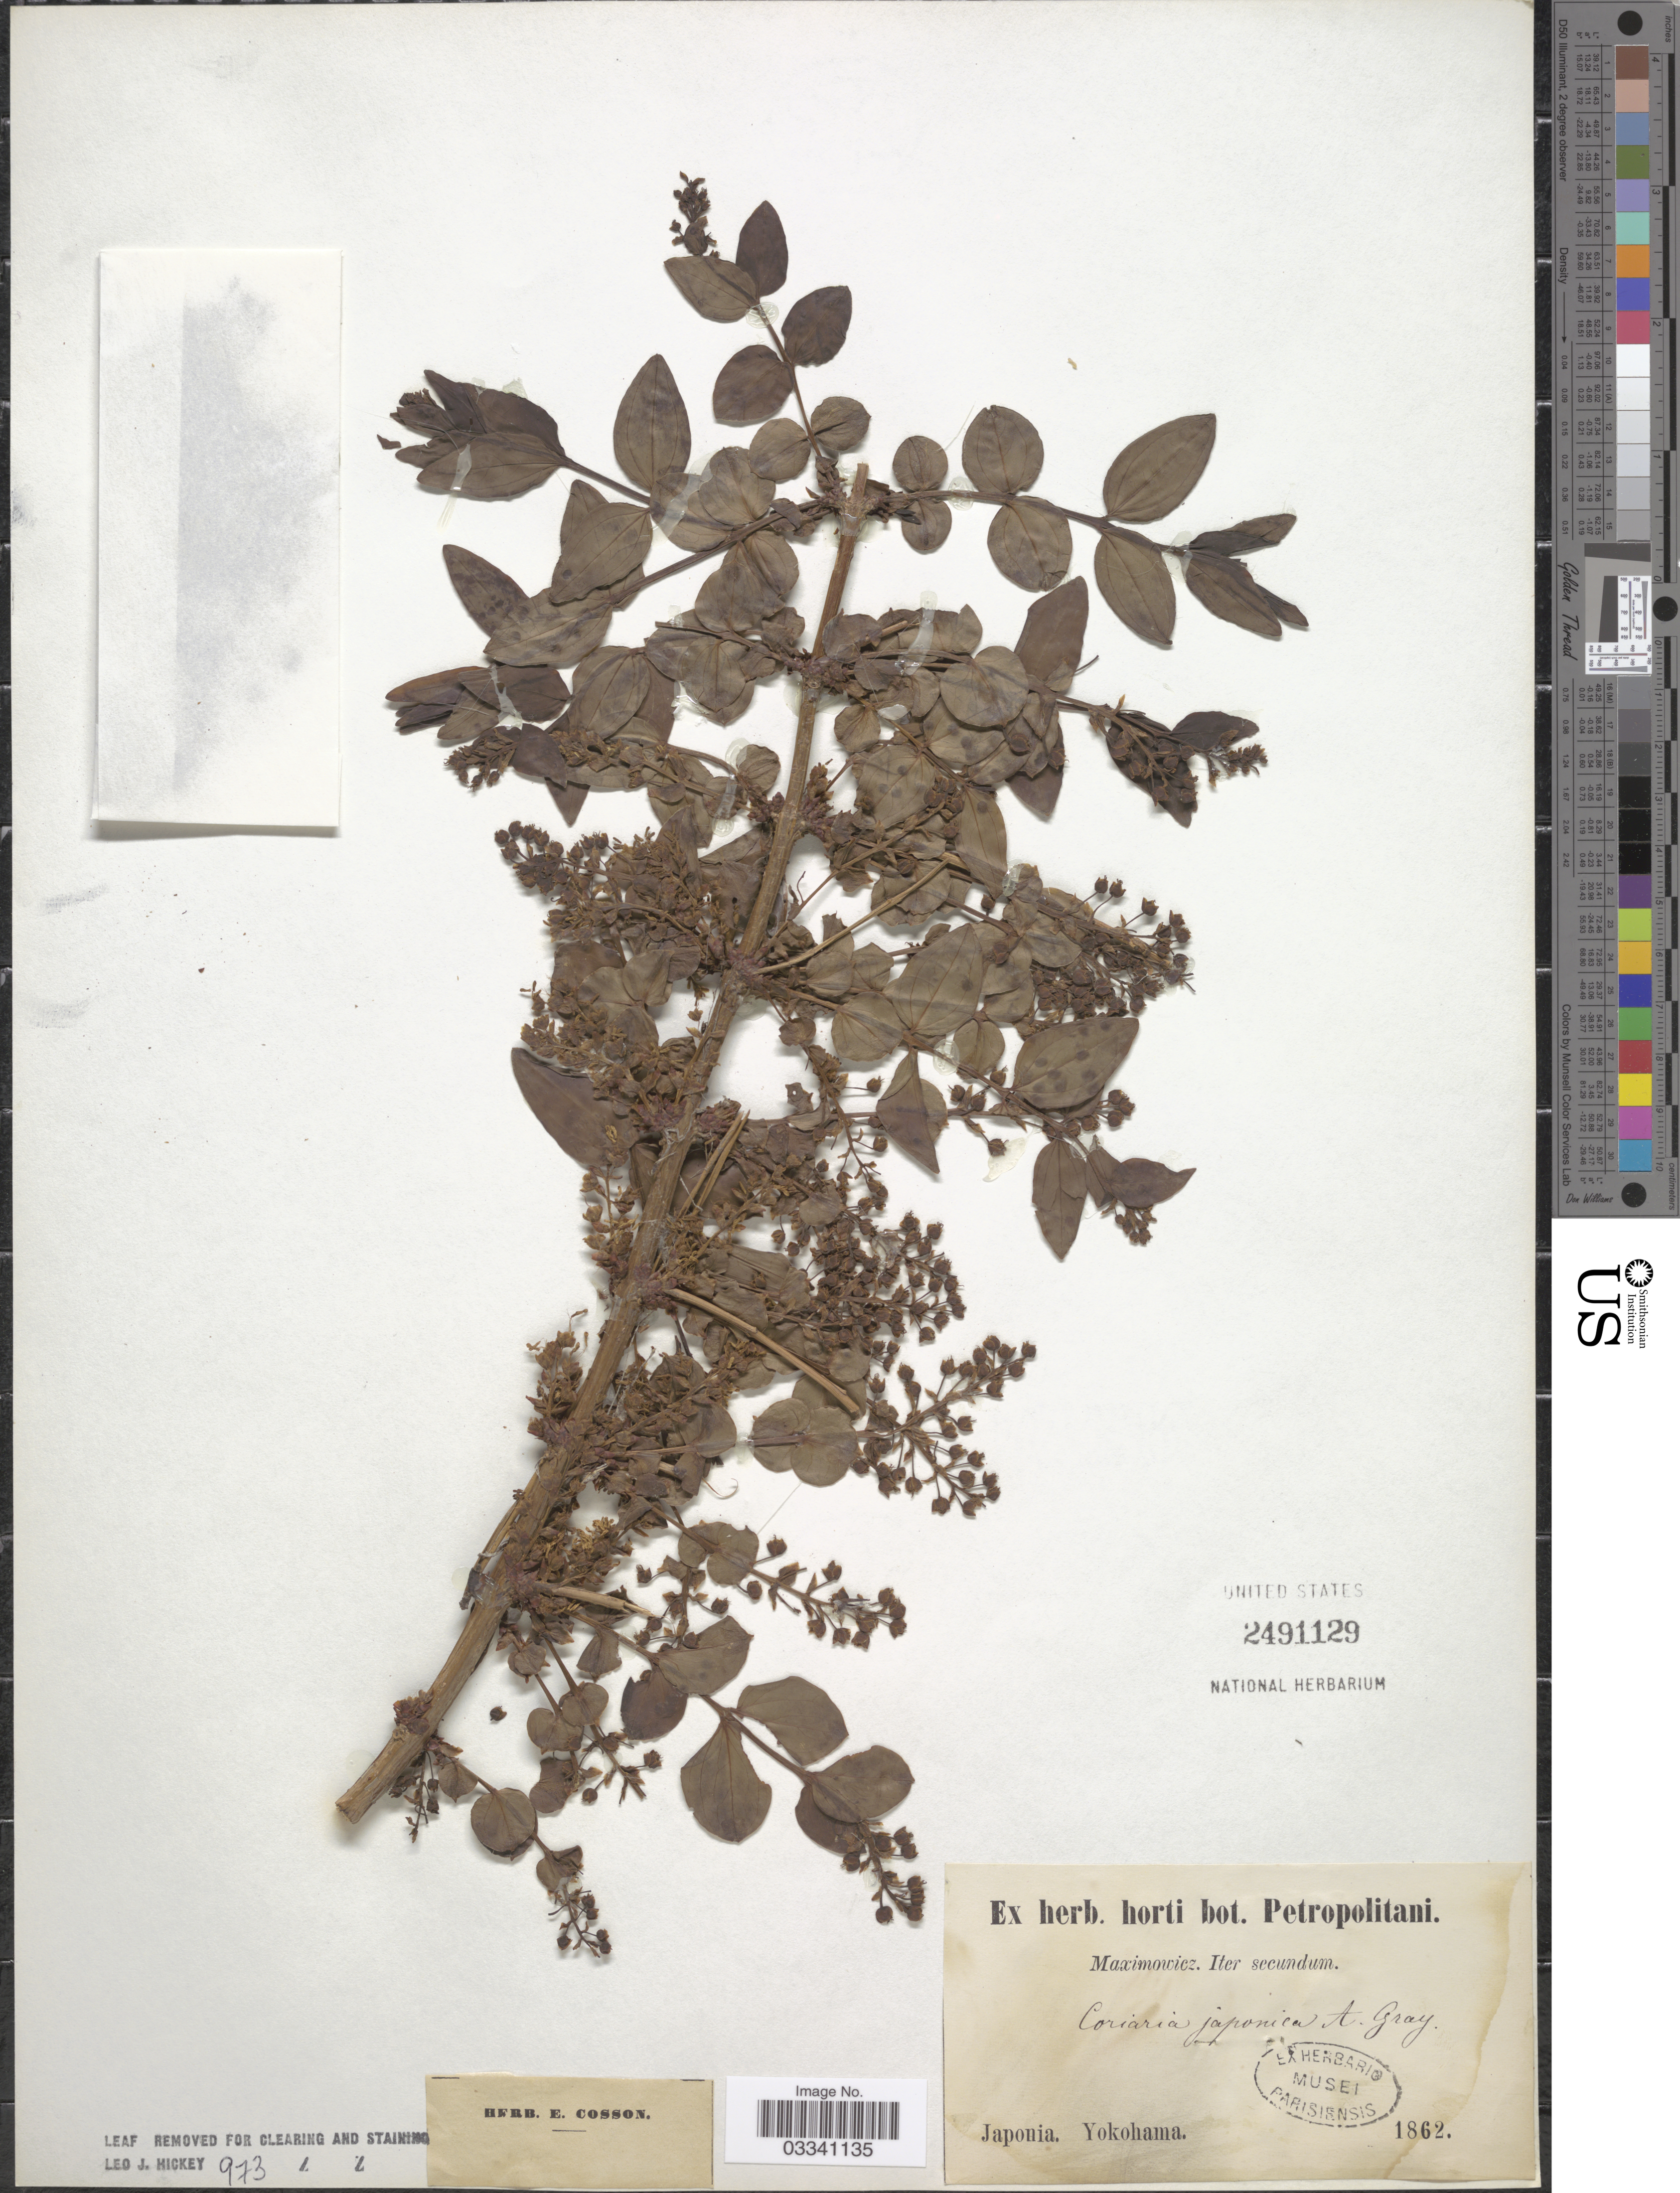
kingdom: Plantae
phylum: Tracheophyta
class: Magnoliopsida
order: Cucurbitales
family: Coriariaceae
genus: Coriaria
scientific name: Coriaria japonica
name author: A. Gray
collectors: -. Maximowicz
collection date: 1862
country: Japan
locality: Yokohama.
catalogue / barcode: US 2491129